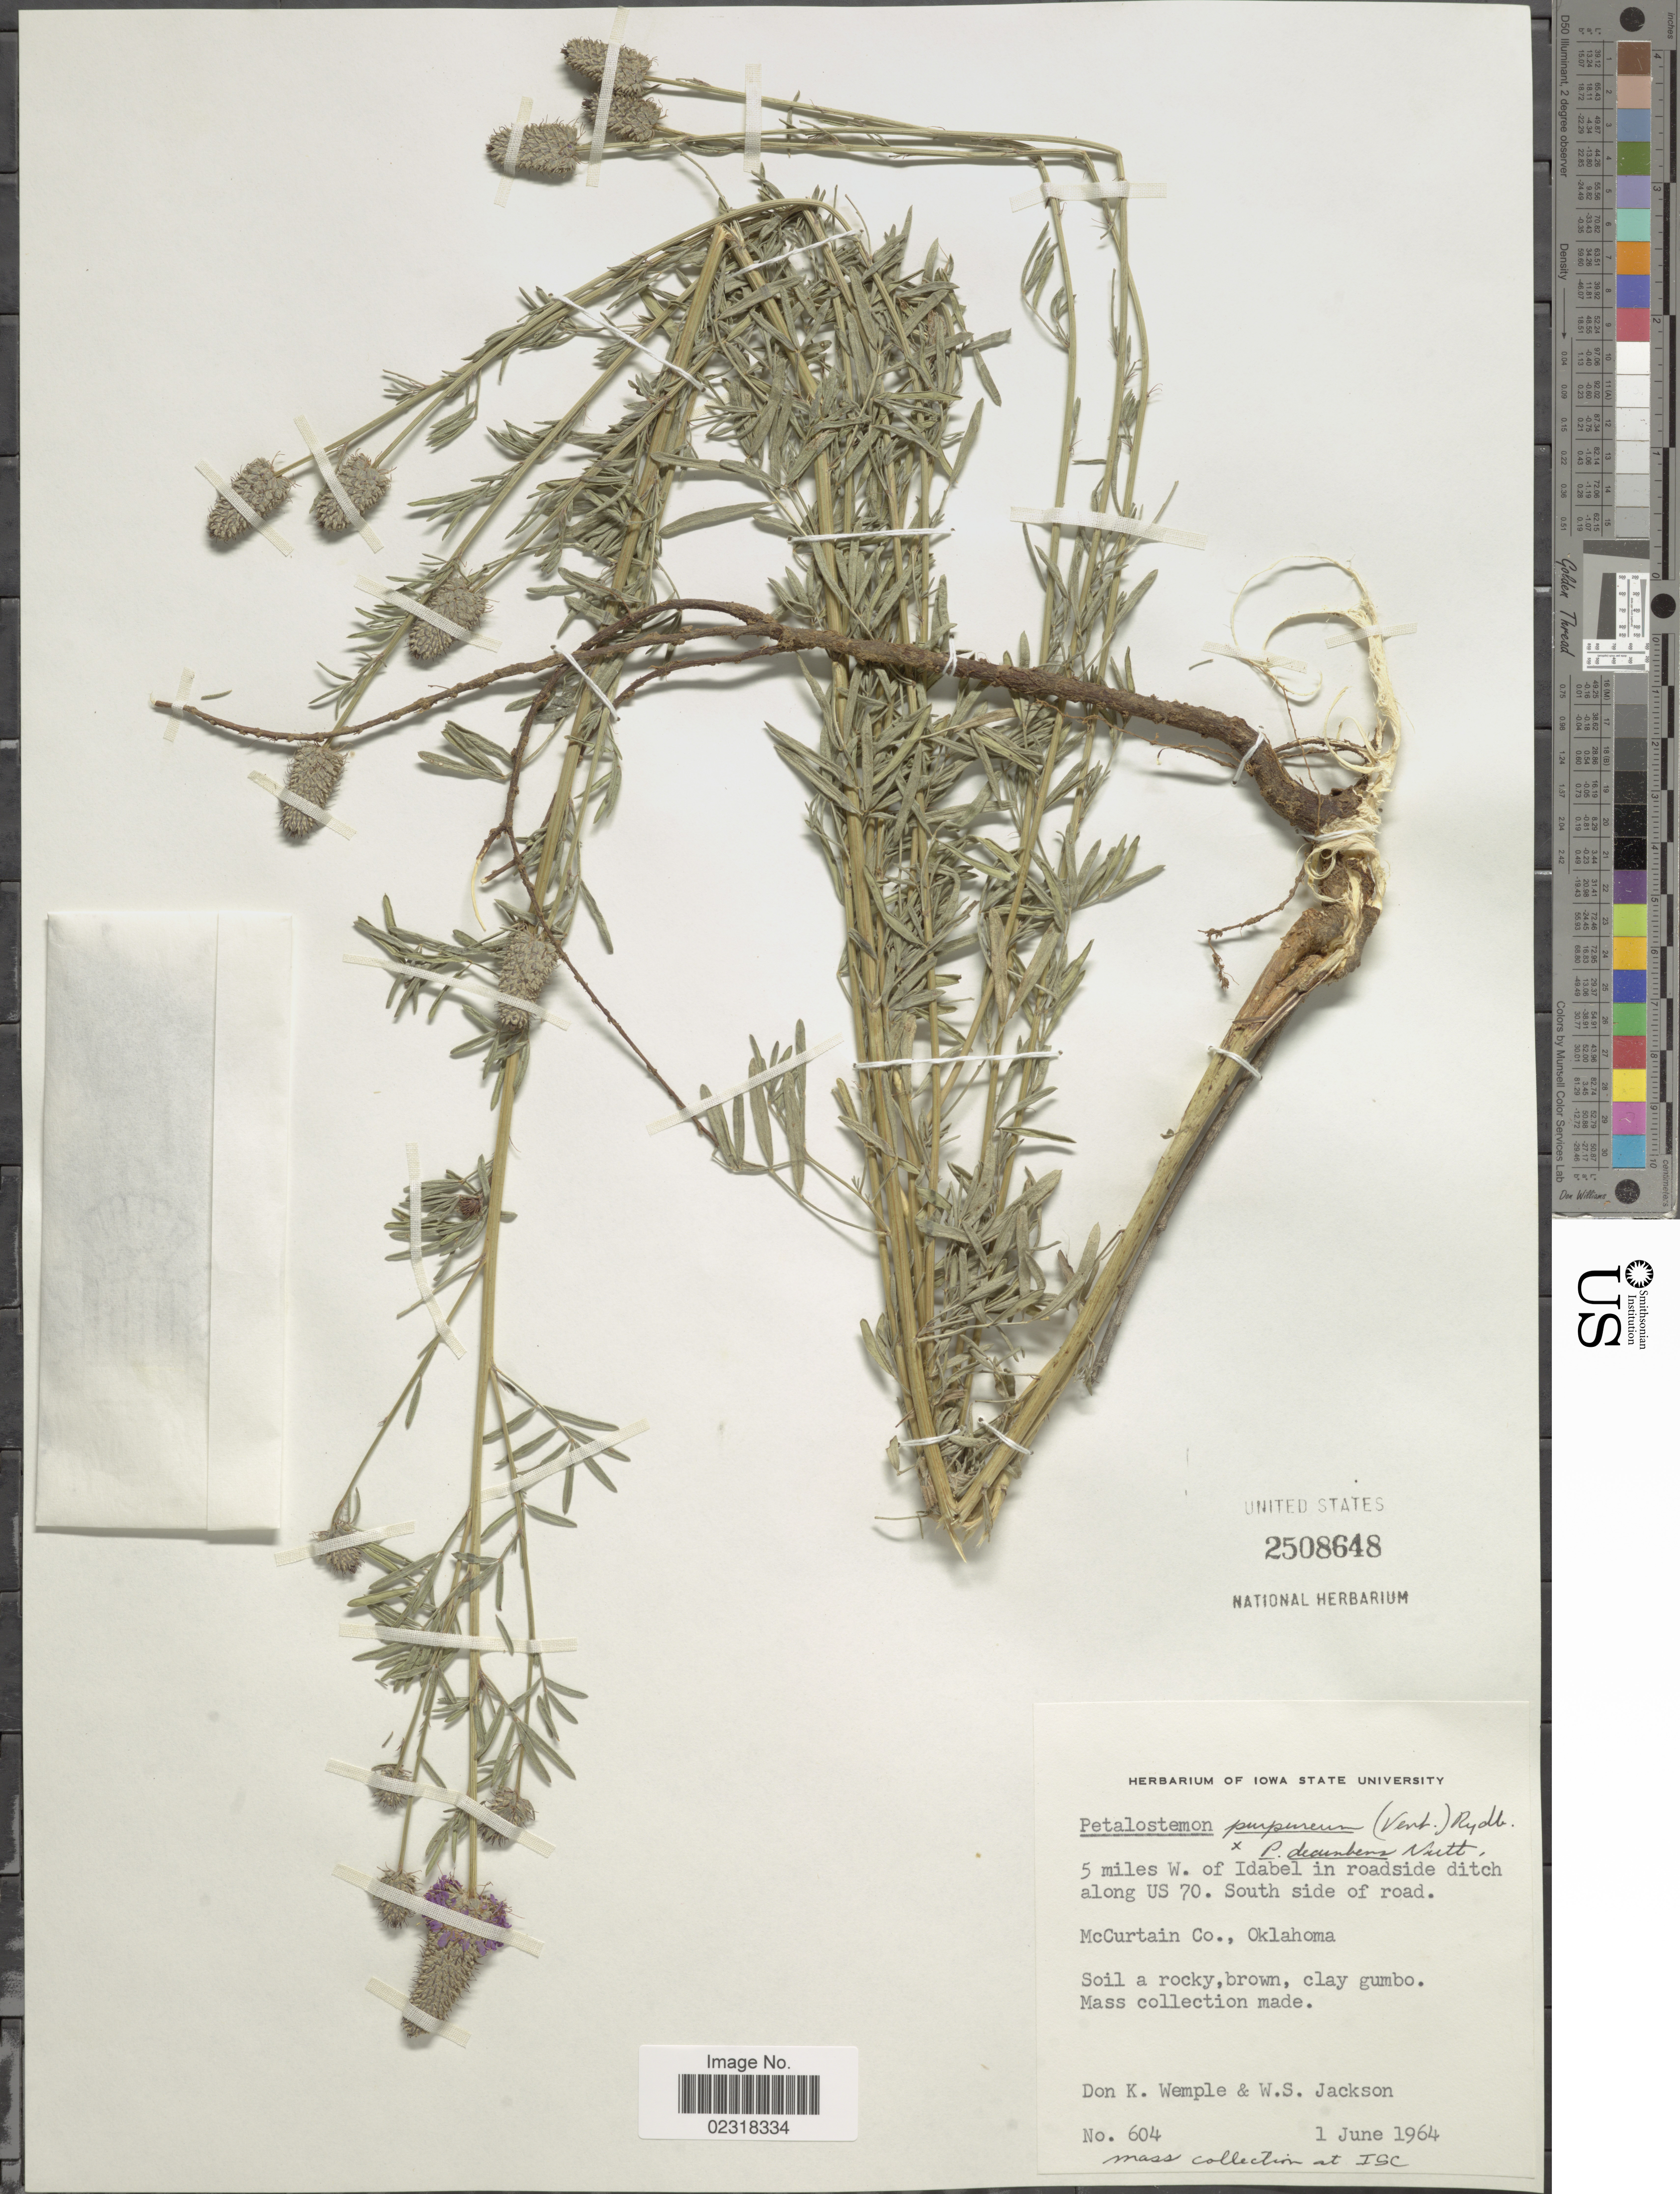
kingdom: Plantae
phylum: Tracheophyta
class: Magnoliopsida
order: Fabales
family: Fabaceae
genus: Dalea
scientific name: Dalea purpurea var. purpurea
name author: Vent.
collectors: D. Wemple & W. Jackson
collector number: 604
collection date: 1964-06-01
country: United States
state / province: Oklahoma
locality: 5 miles W. of Idabel in roadside ditch along US 70. South side of road. McCurtain Co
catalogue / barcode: US 2508648